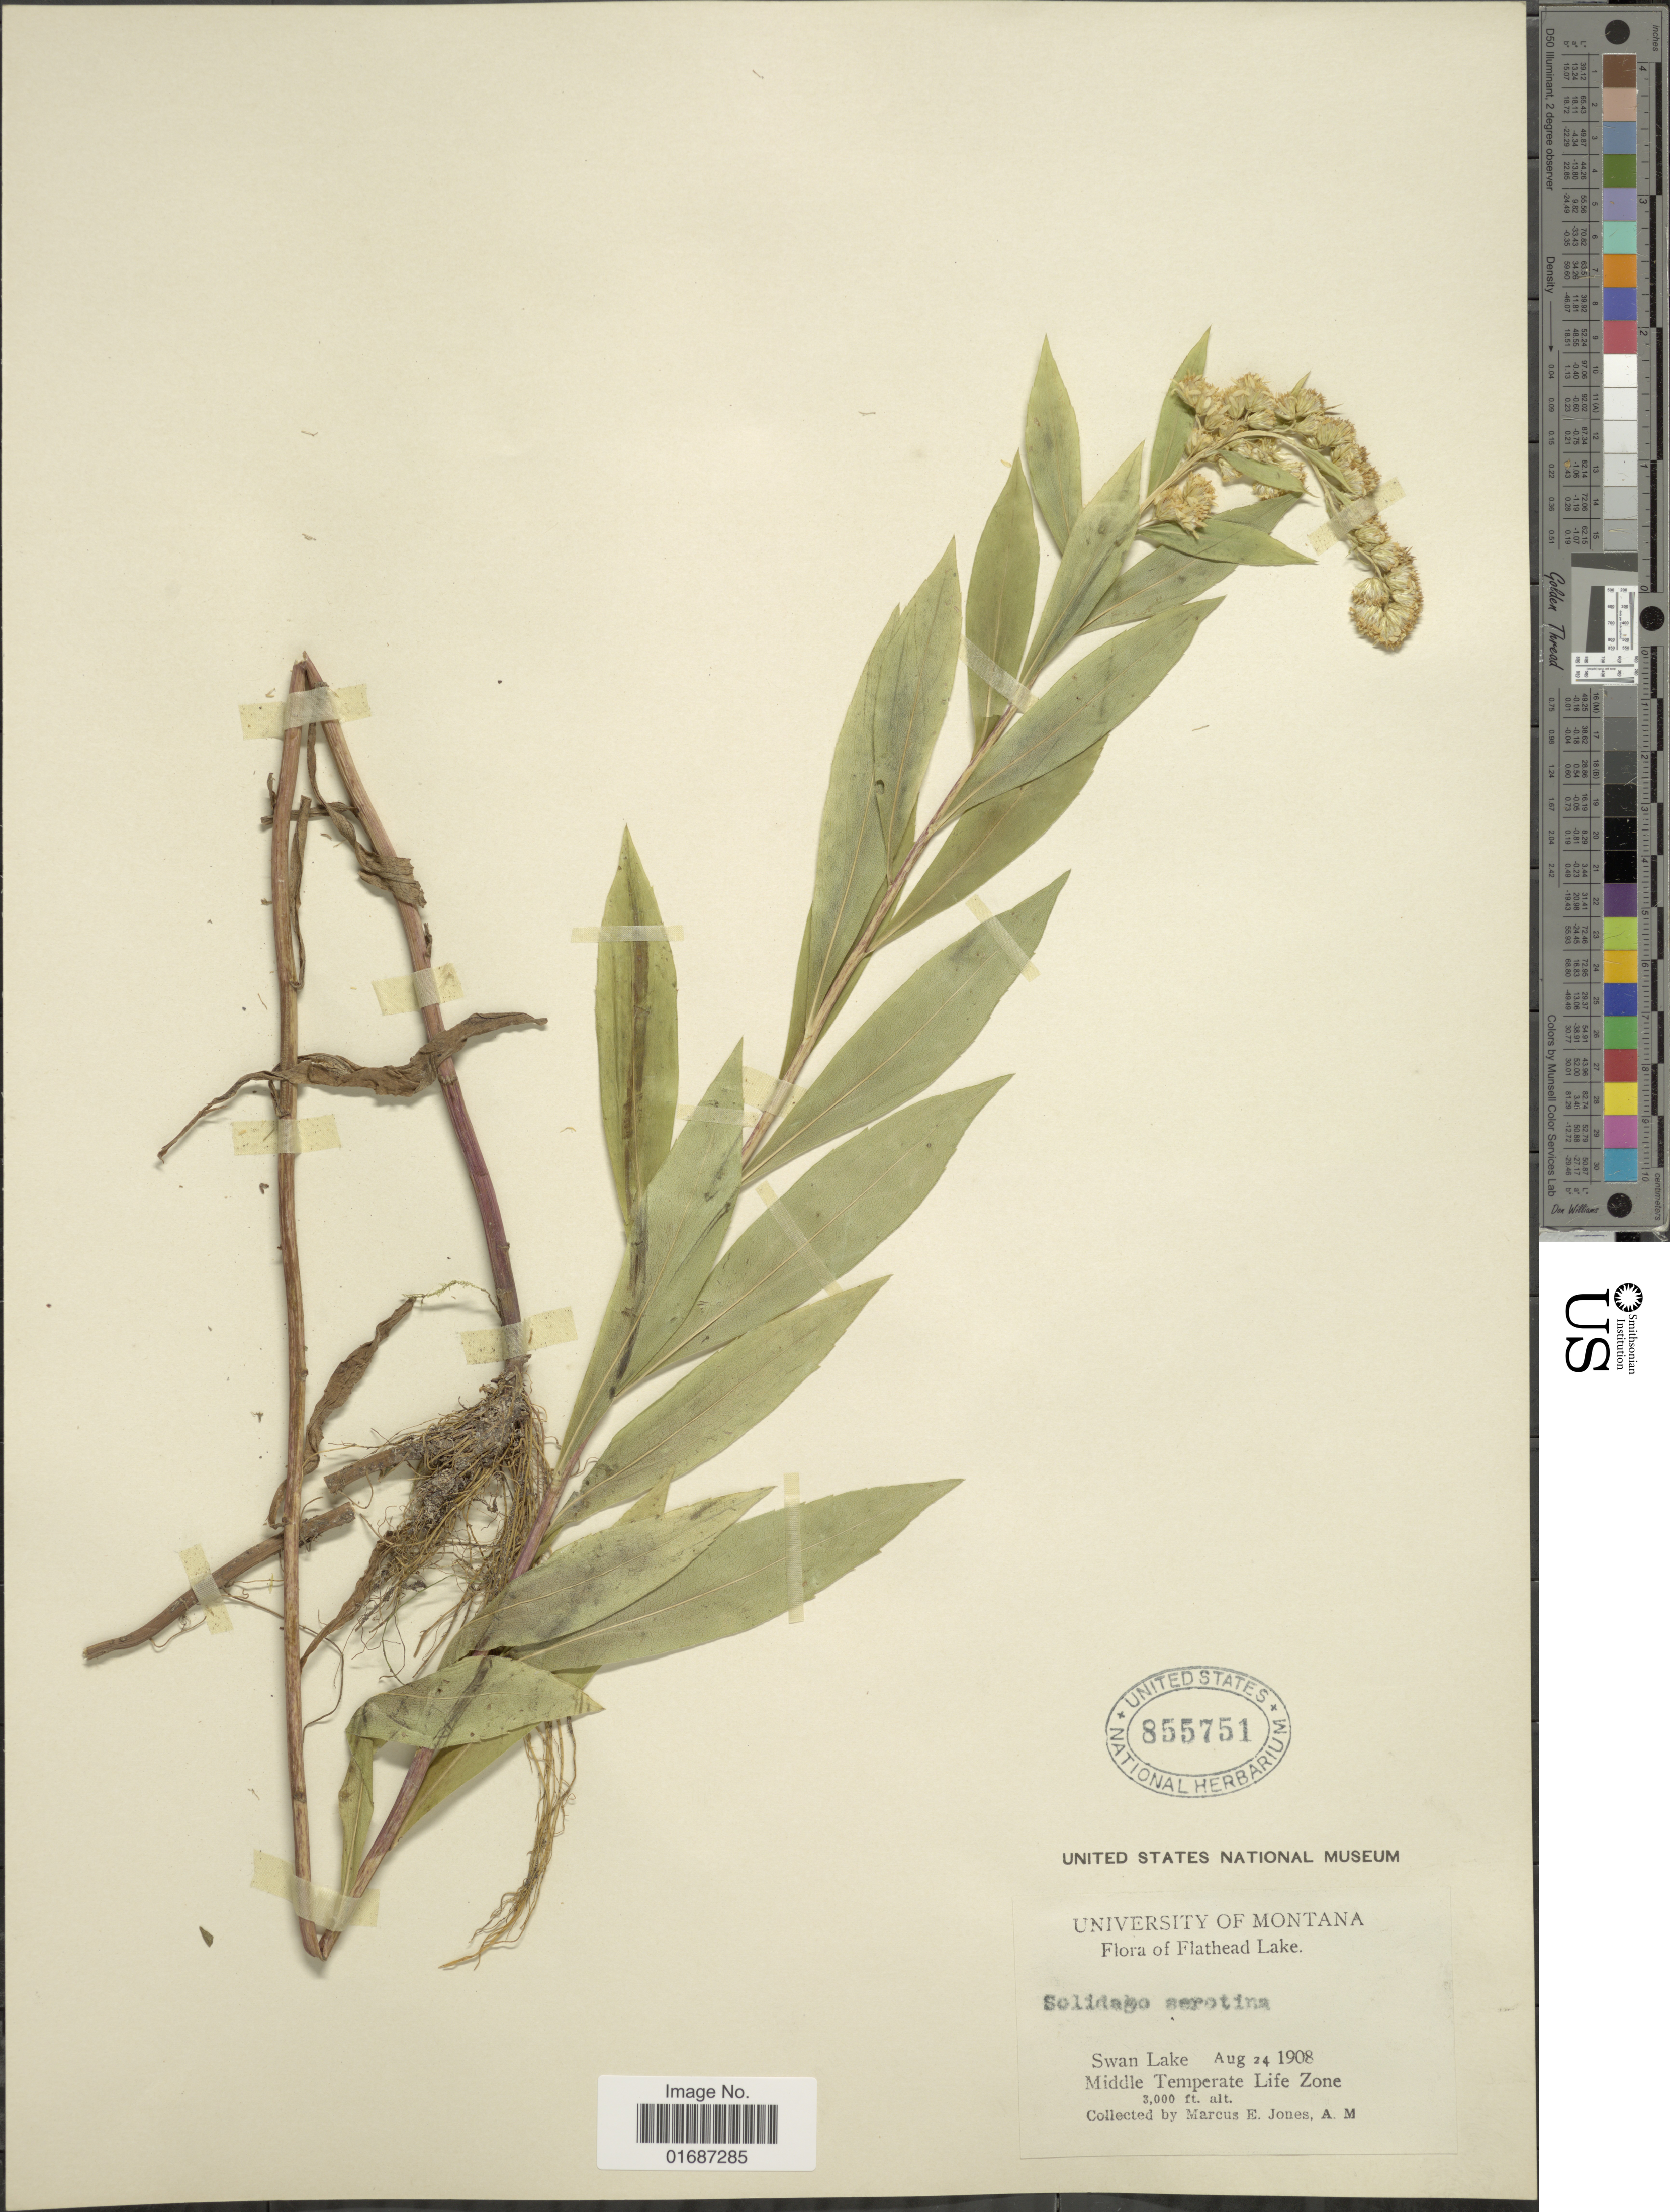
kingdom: Plantae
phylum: Tracheophyta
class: Magnoliopsida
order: Asterales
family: Asteraceae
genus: Solidago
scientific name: Solidago gigantea var. leiophylla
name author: Fernald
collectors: M. E. Jones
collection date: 1908-08-24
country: United States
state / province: Montana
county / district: Lake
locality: Flathead Lake, Swan Lake, Middle Temperate Life Zone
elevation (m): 914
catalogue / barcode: US 855751